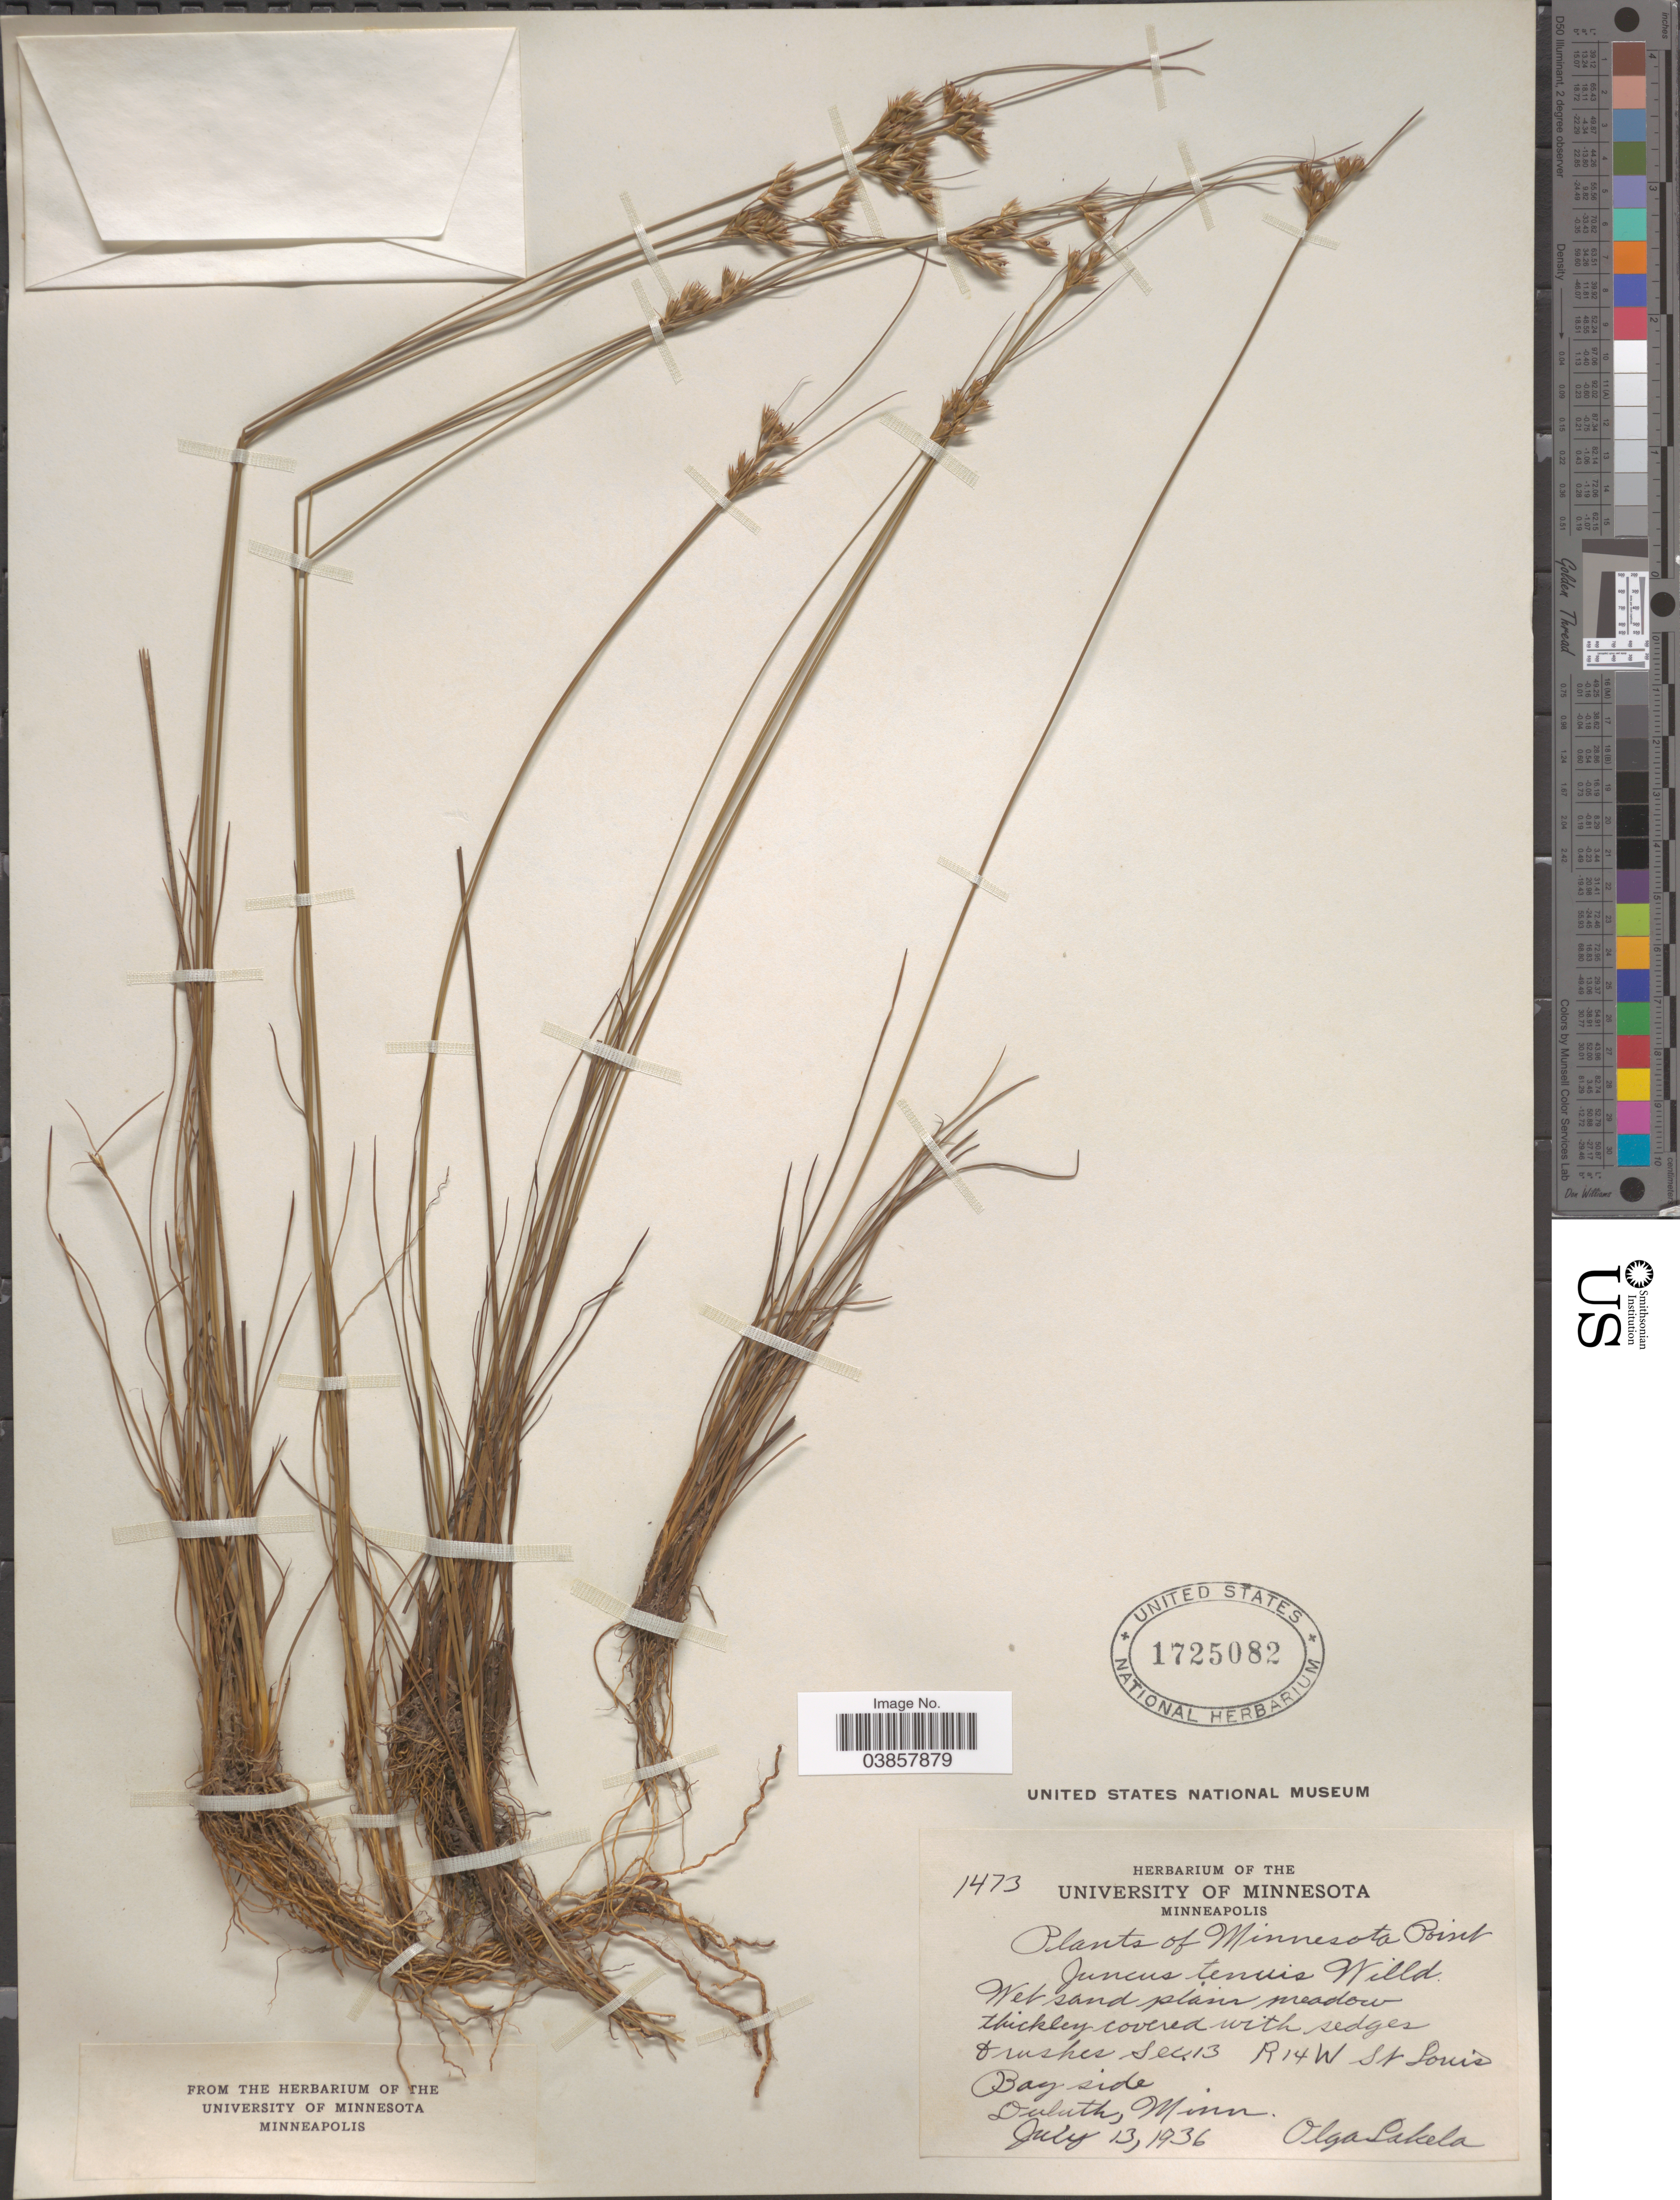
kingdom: Plantae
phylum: Tracheophyta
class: Liliopsida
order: Poales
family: Juncaceae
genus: Juncus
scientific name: Juncus tenuis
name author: Willd.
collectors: O. K. Lakela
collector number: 1473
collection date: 1936-07-13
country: United States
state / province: Minnesota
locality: Sec. 13 R14W St. Louis Bay side. Duluth.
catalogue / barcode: US 1725082